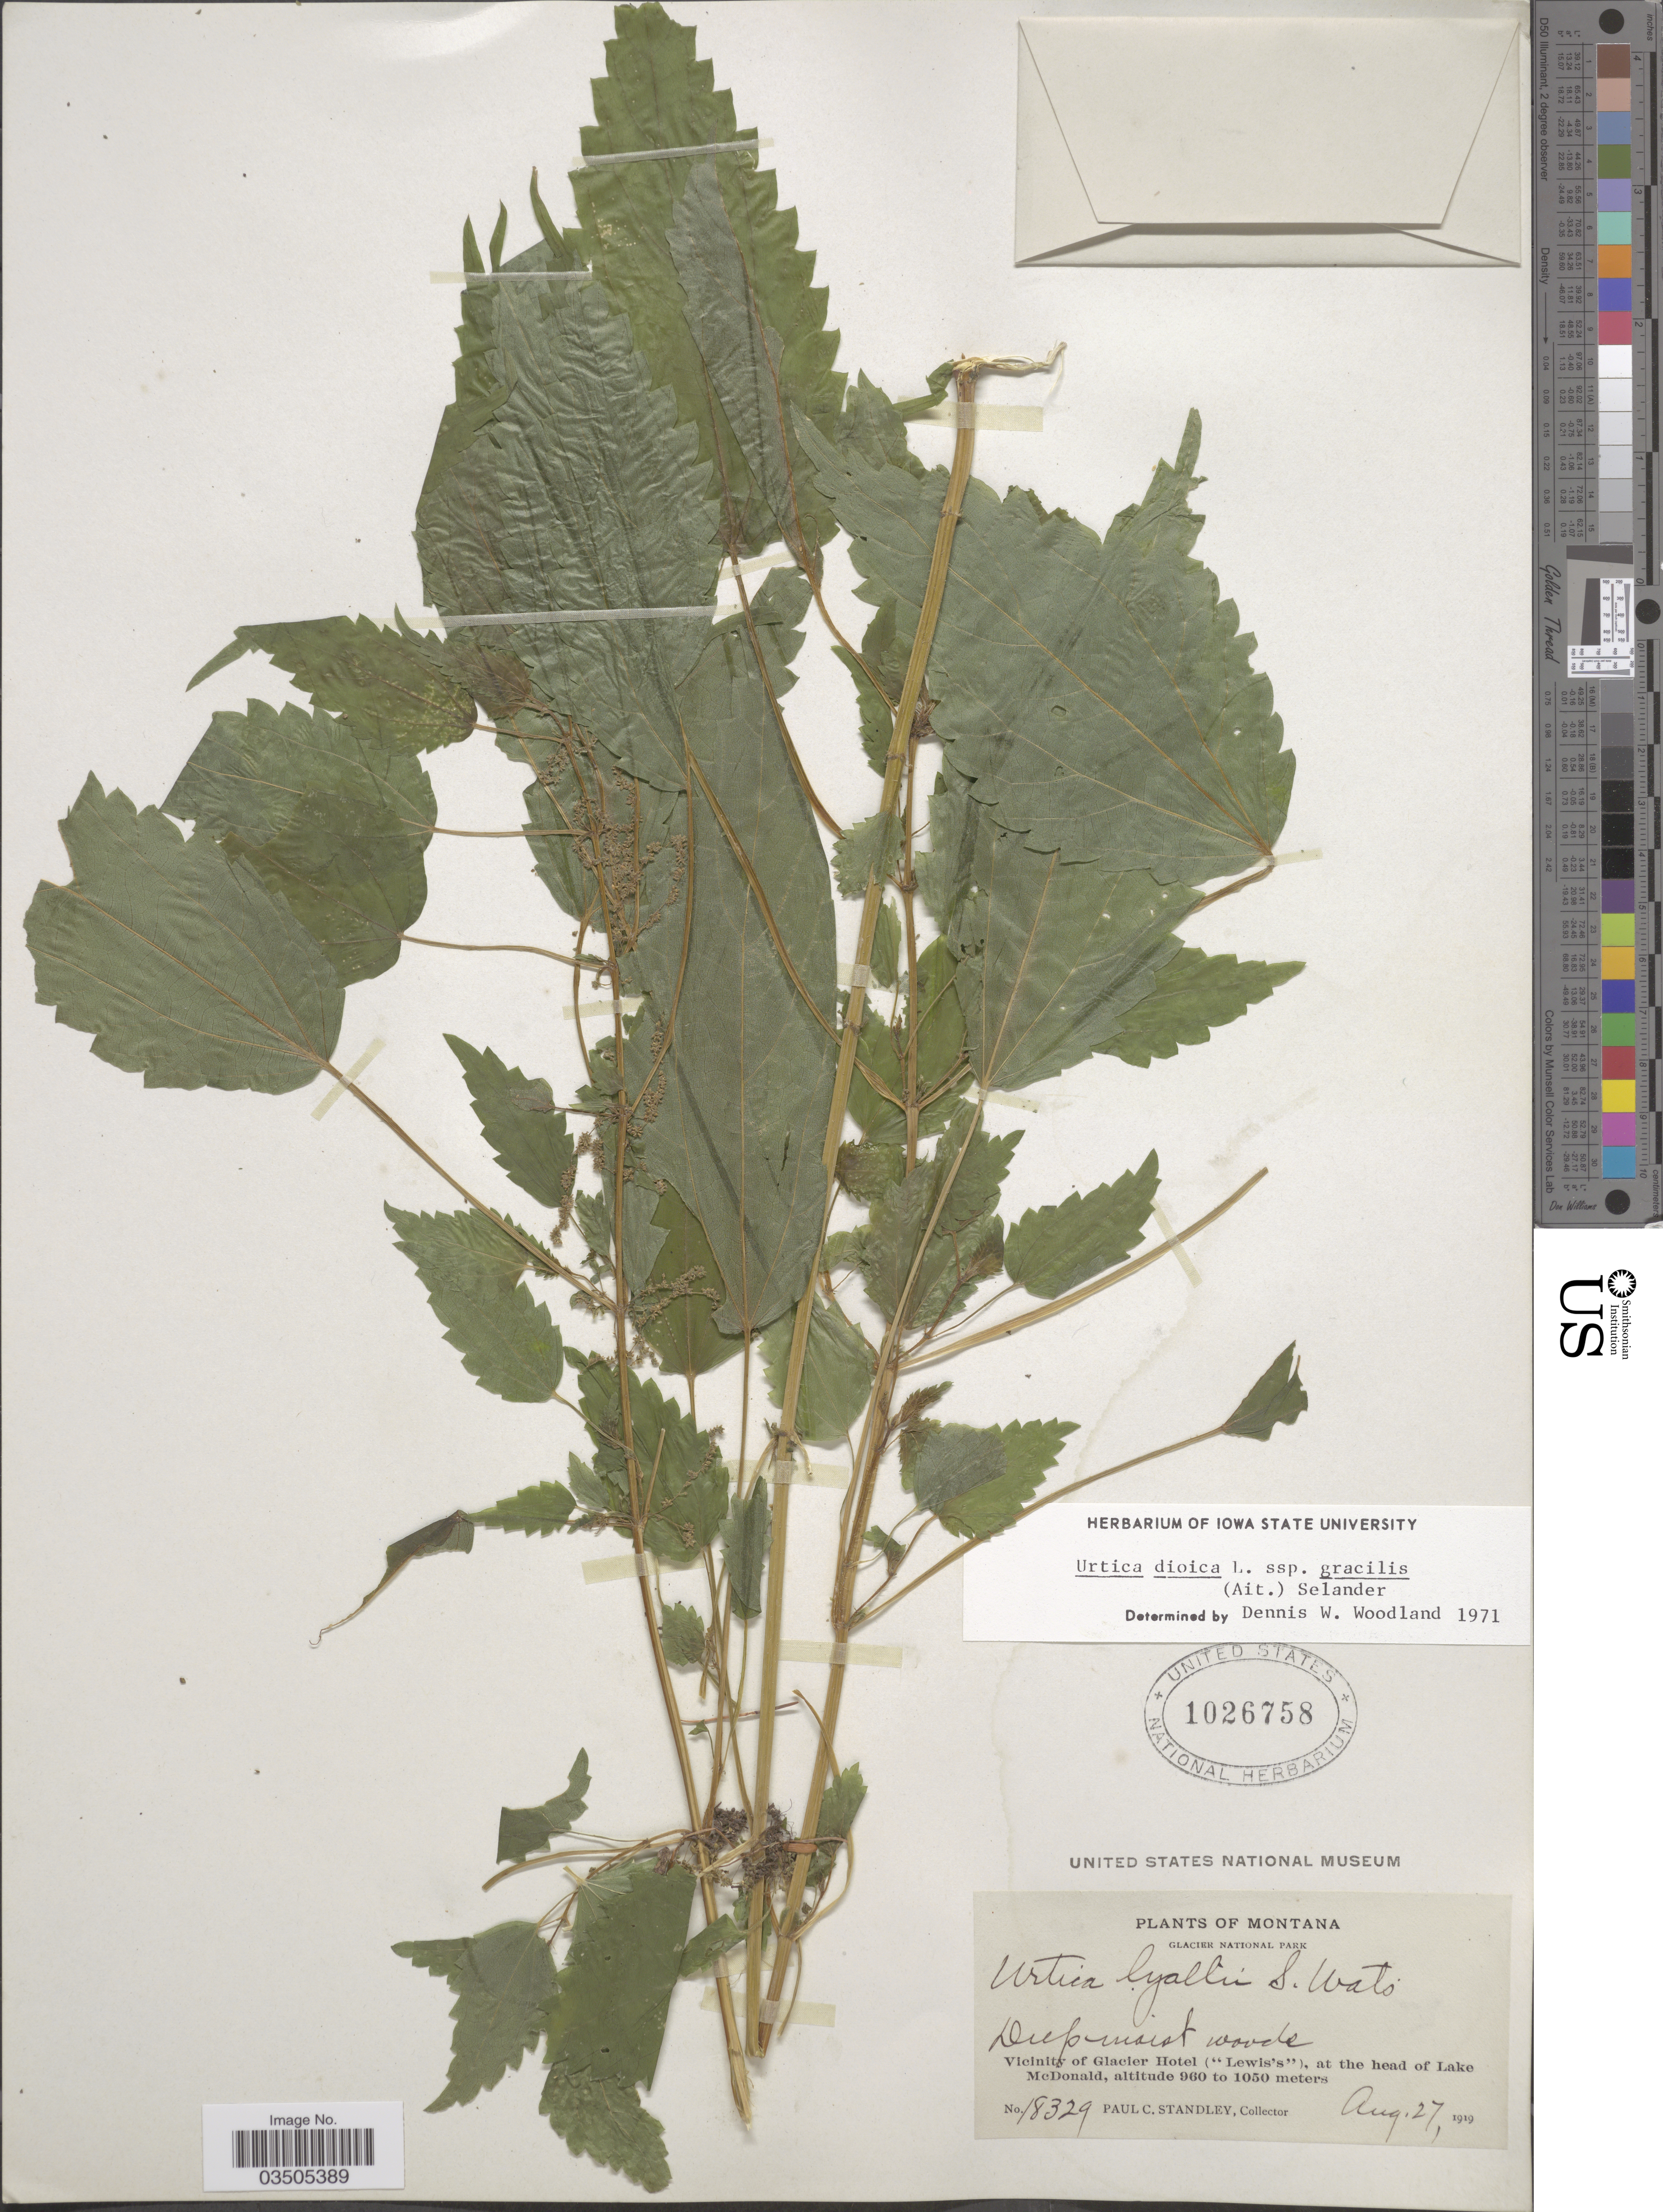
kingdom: Plantae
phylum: Tracheophyta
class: Magnoliopsida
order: Rosales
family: Urticaceae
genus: Urtica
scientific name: Urtica dioica subsp. gracilis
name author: L.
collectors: P. C. Standley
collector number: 18329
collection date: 1919-08-27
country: United States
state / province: Montana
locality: Glacier National Park. Vicinity of Glacier Hotel ('Lewis's'), at the head of Lake McDonald.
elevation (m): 960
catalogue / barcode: US 1026758